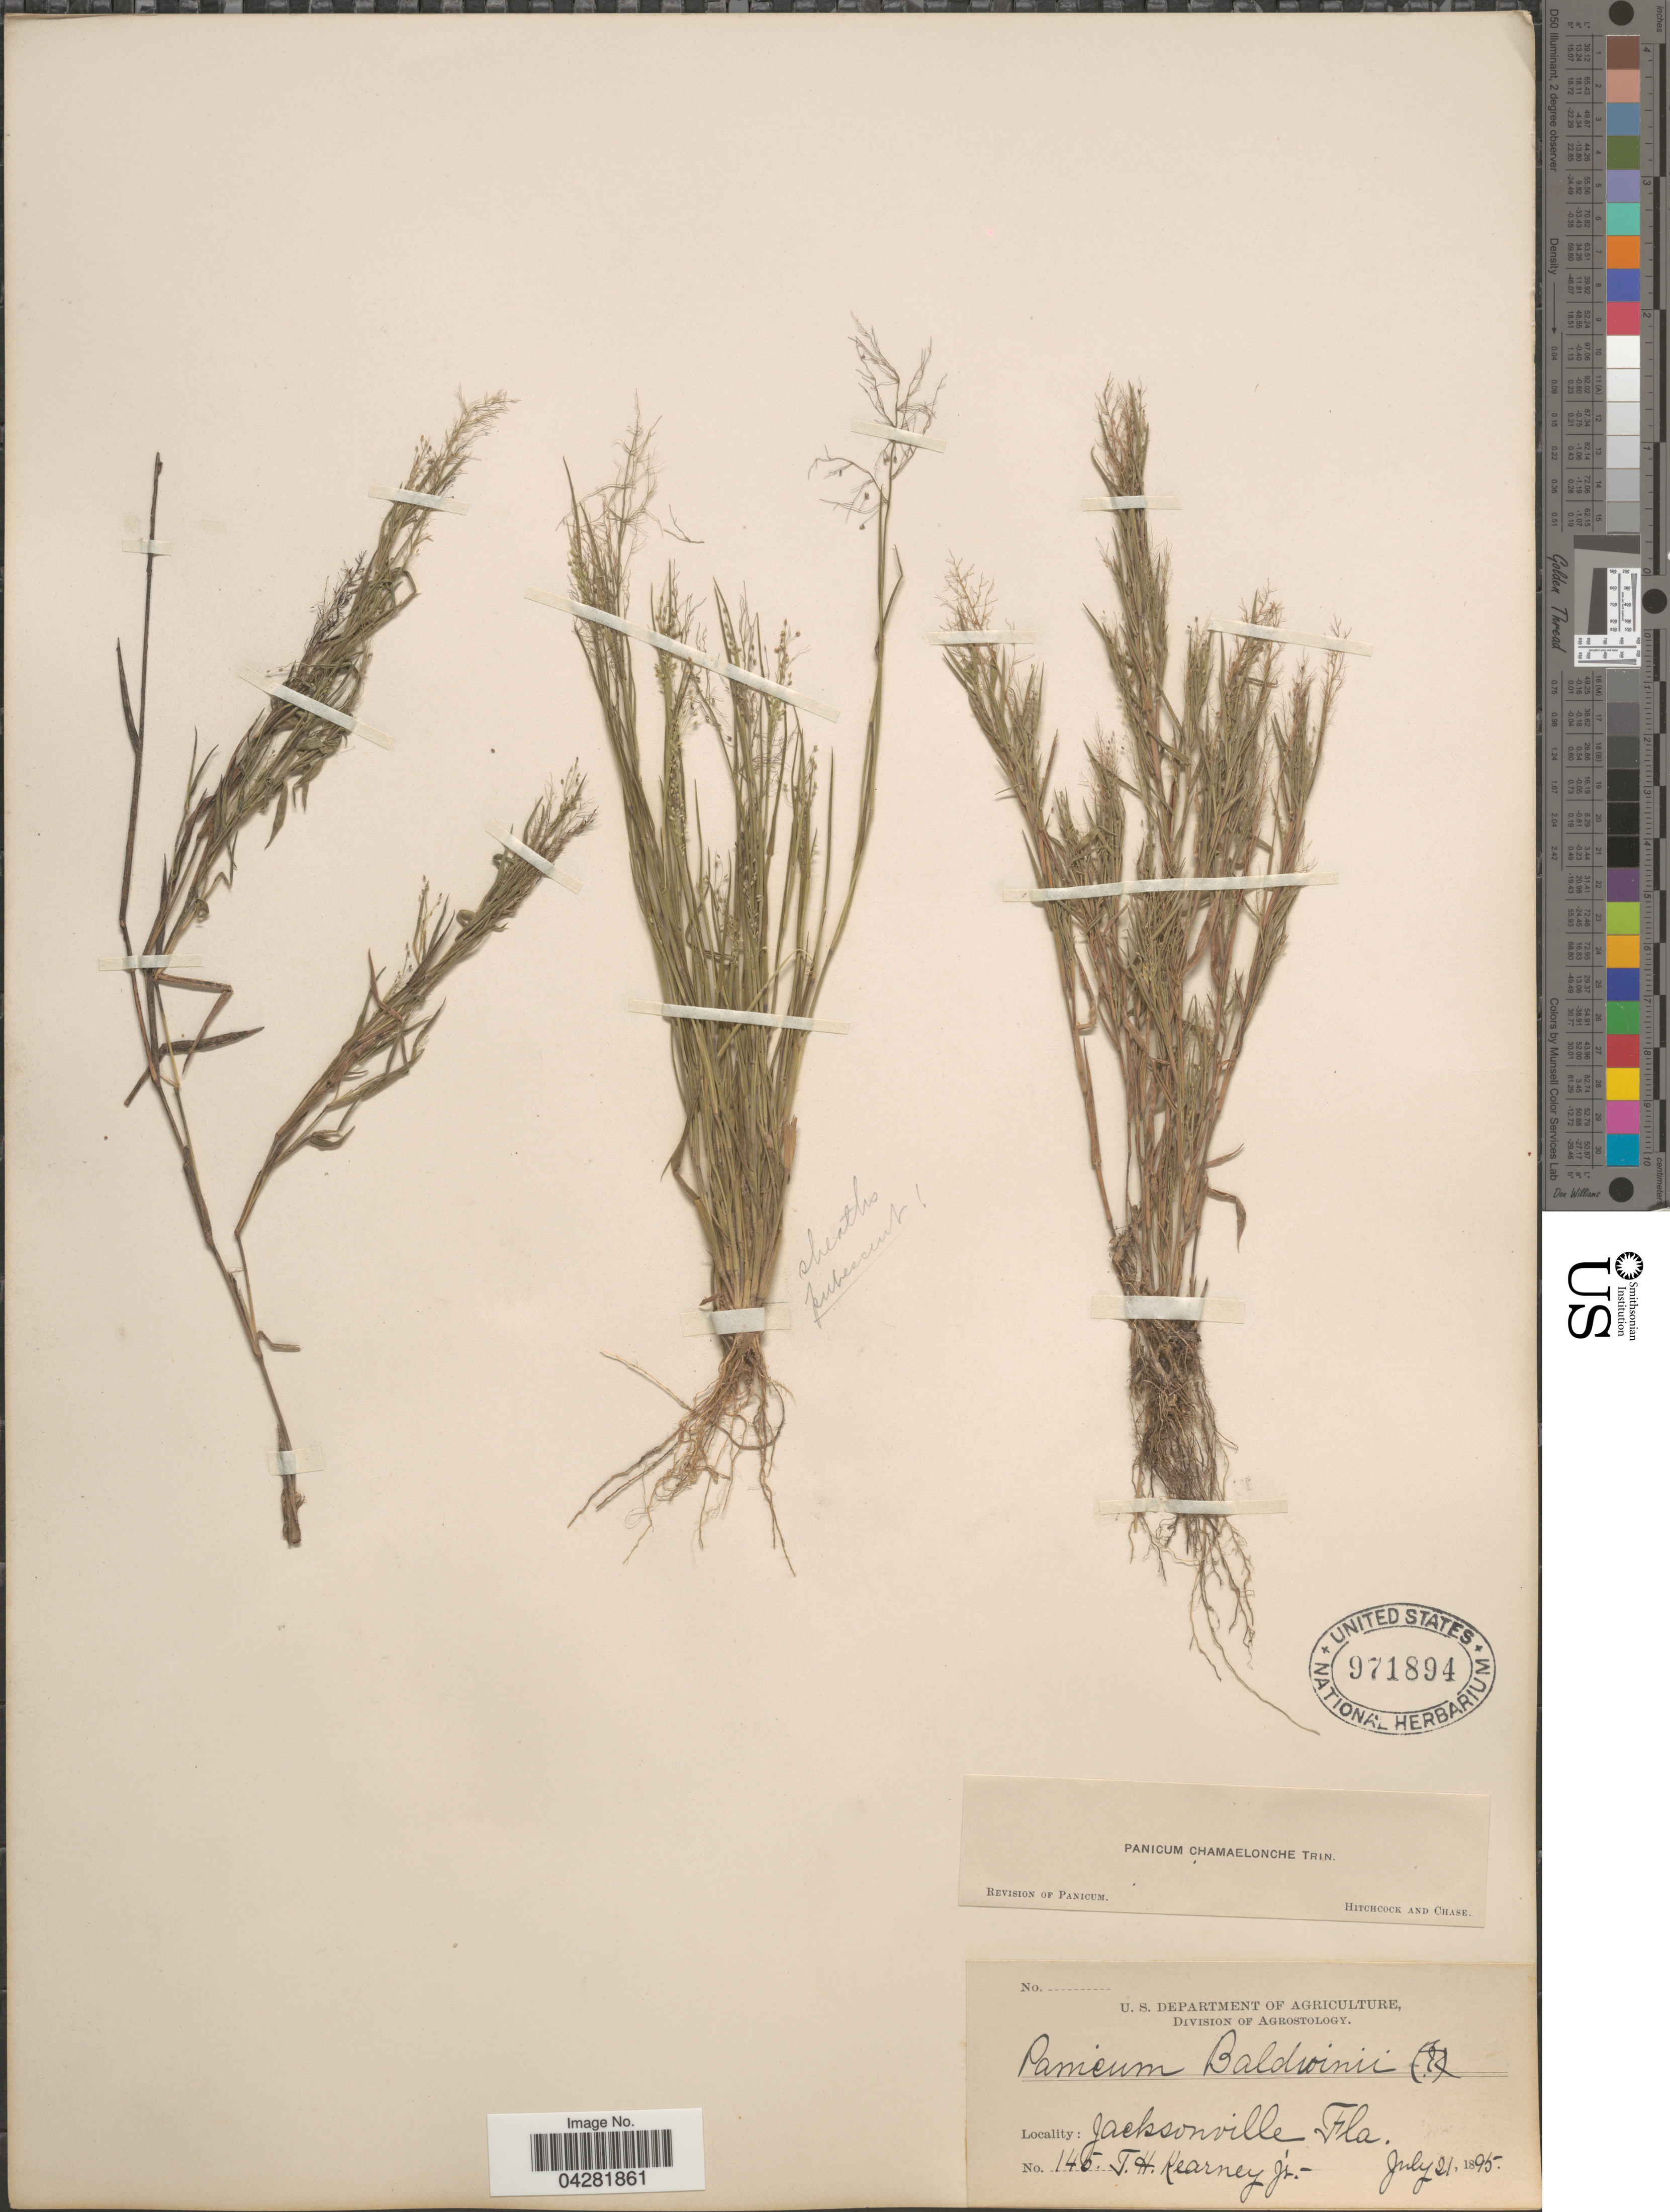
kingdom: Plantae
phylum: Tracheophyta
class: Liliopsida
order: Poales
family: Poaceae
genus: Dichanthelium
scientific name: Dichanthelium ensifolium var. ensifolium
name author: (Baldwin ex Elliot) Gould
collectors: T. H. Kearney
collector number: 145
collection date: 1895-07-21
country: United States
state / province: Florida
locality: Jacksonville.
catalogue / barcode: US 971894